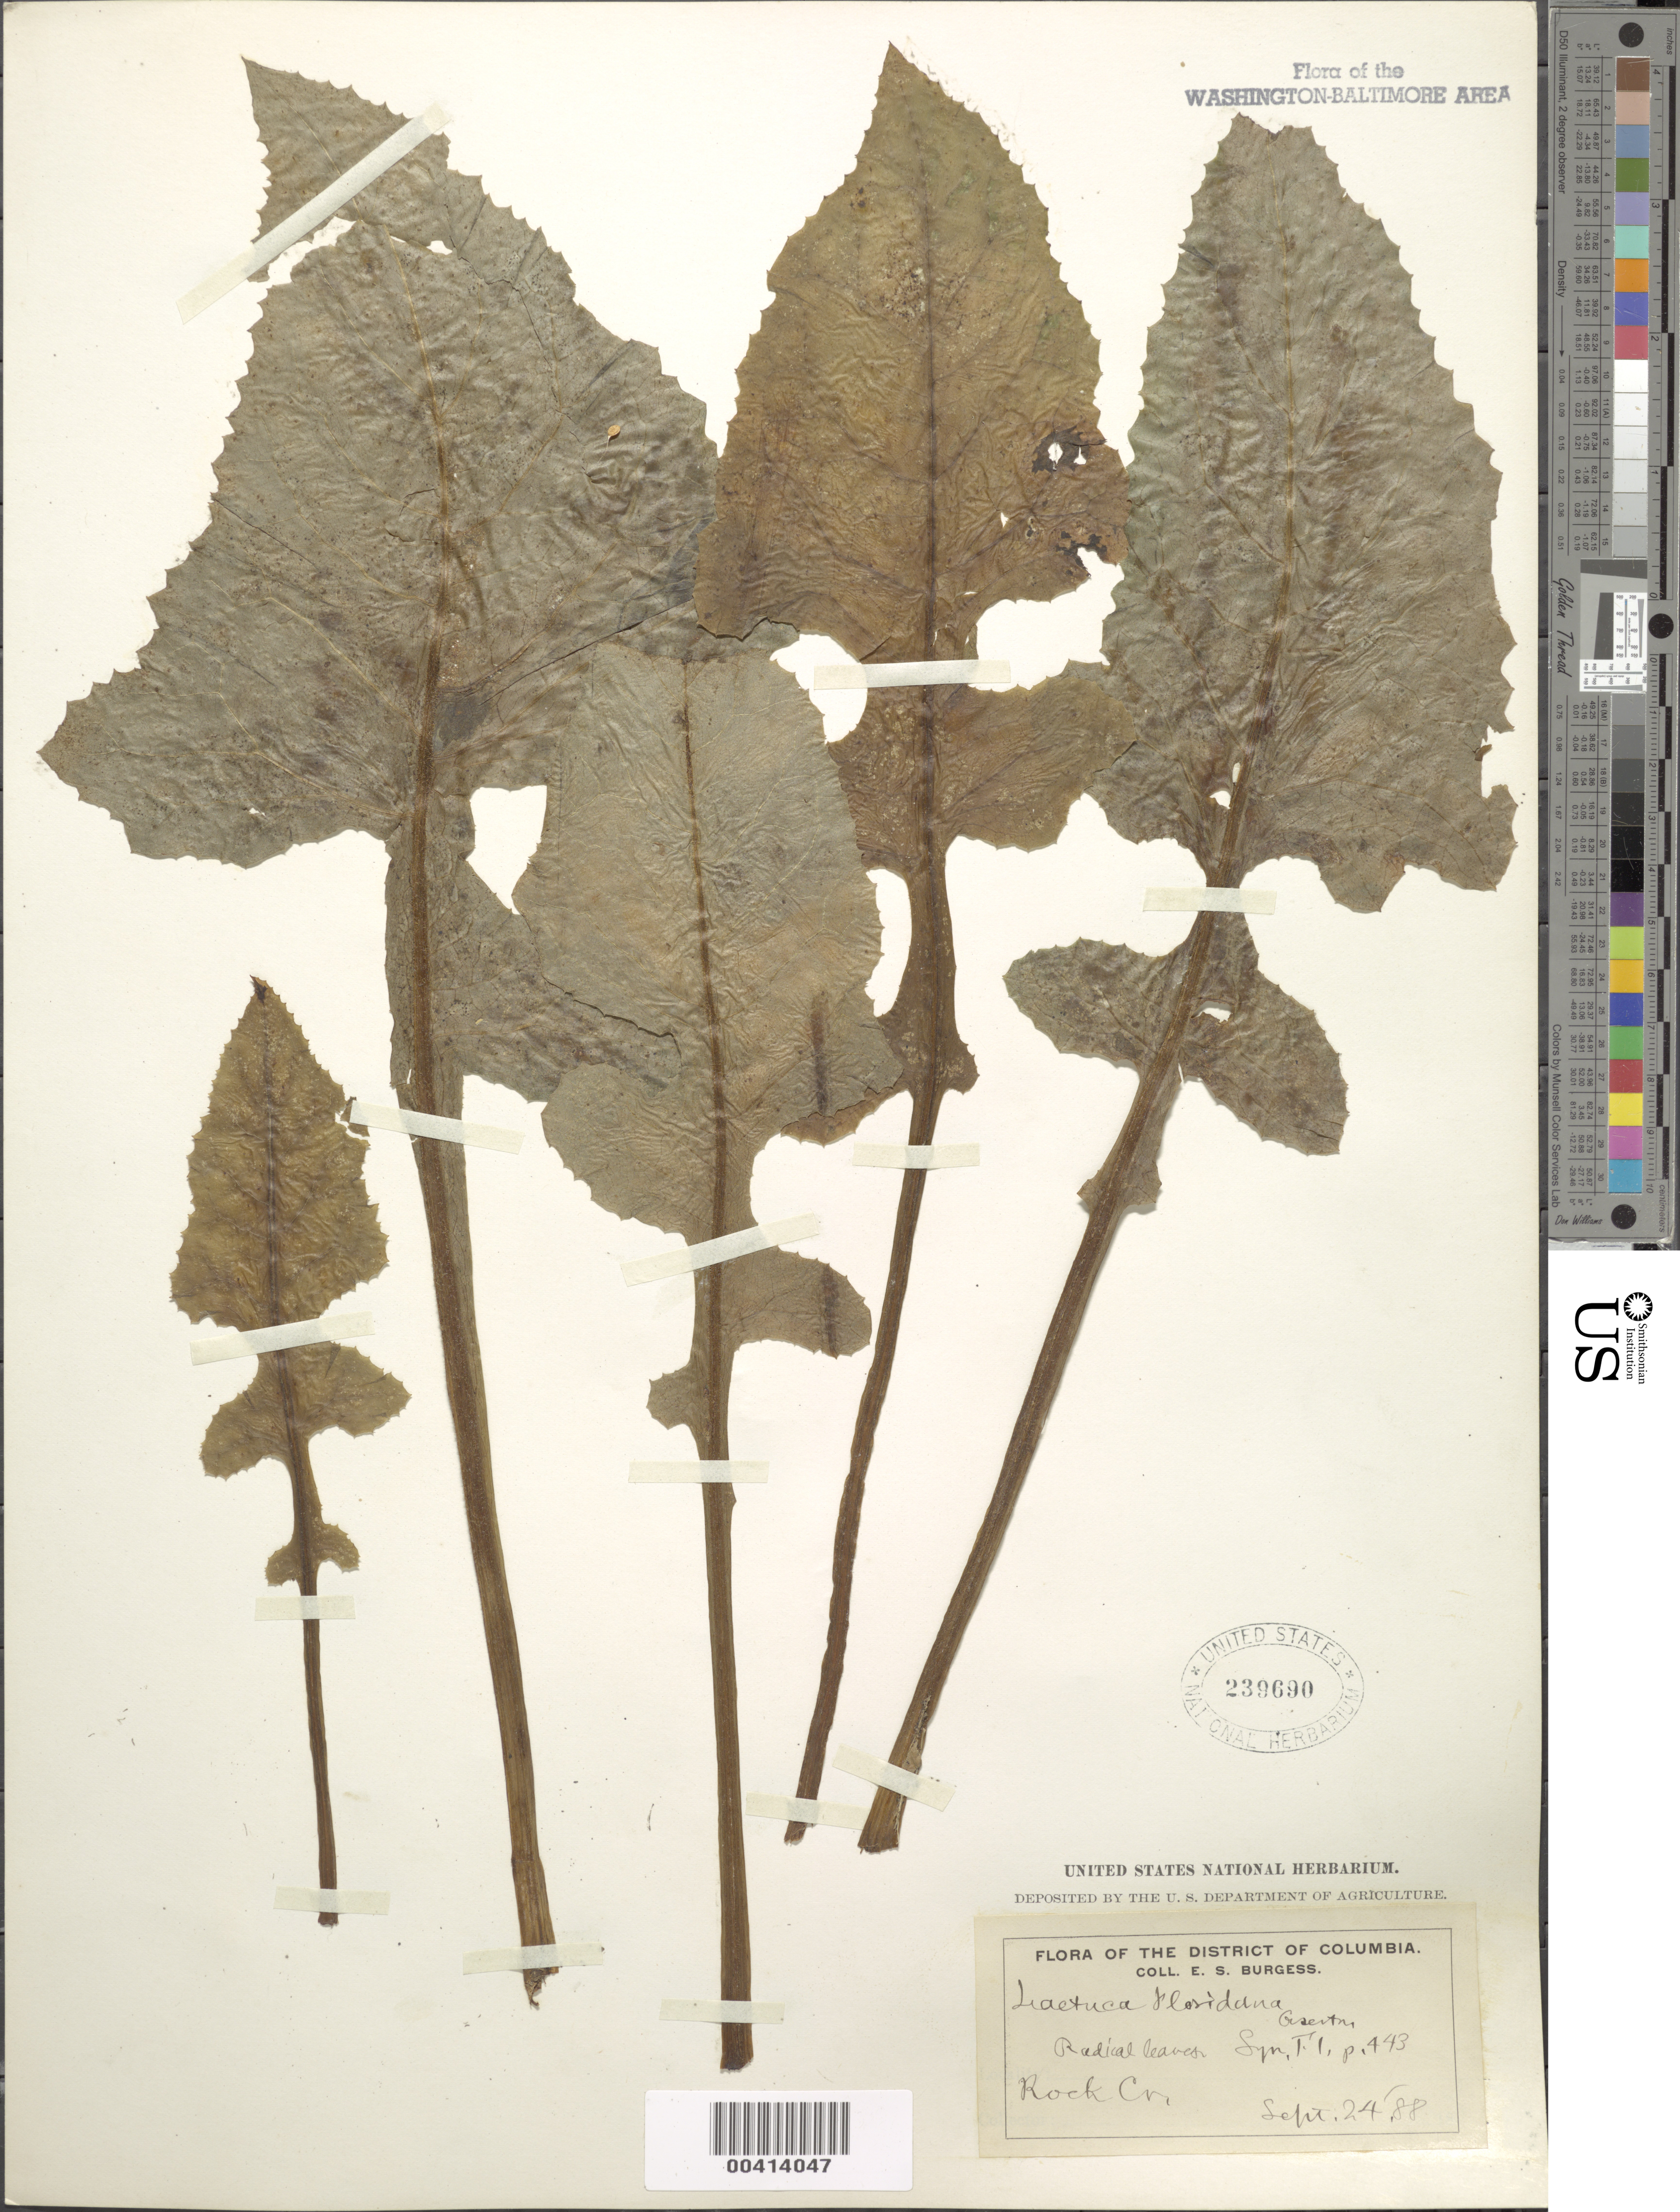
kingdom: Plantae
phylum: Tracheophyta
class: Magnoliopsida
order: Asterales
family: Asteraceae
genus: Lactuca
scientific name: Lactuca floridana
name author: (L.) Gaertn.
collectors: E. Burgess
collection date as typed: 24 Sep 1888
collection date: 1888-09-24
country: United States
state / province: District of Columbia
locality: Rock Creek Rock Creek Park & vicinity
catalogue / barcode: US 239690